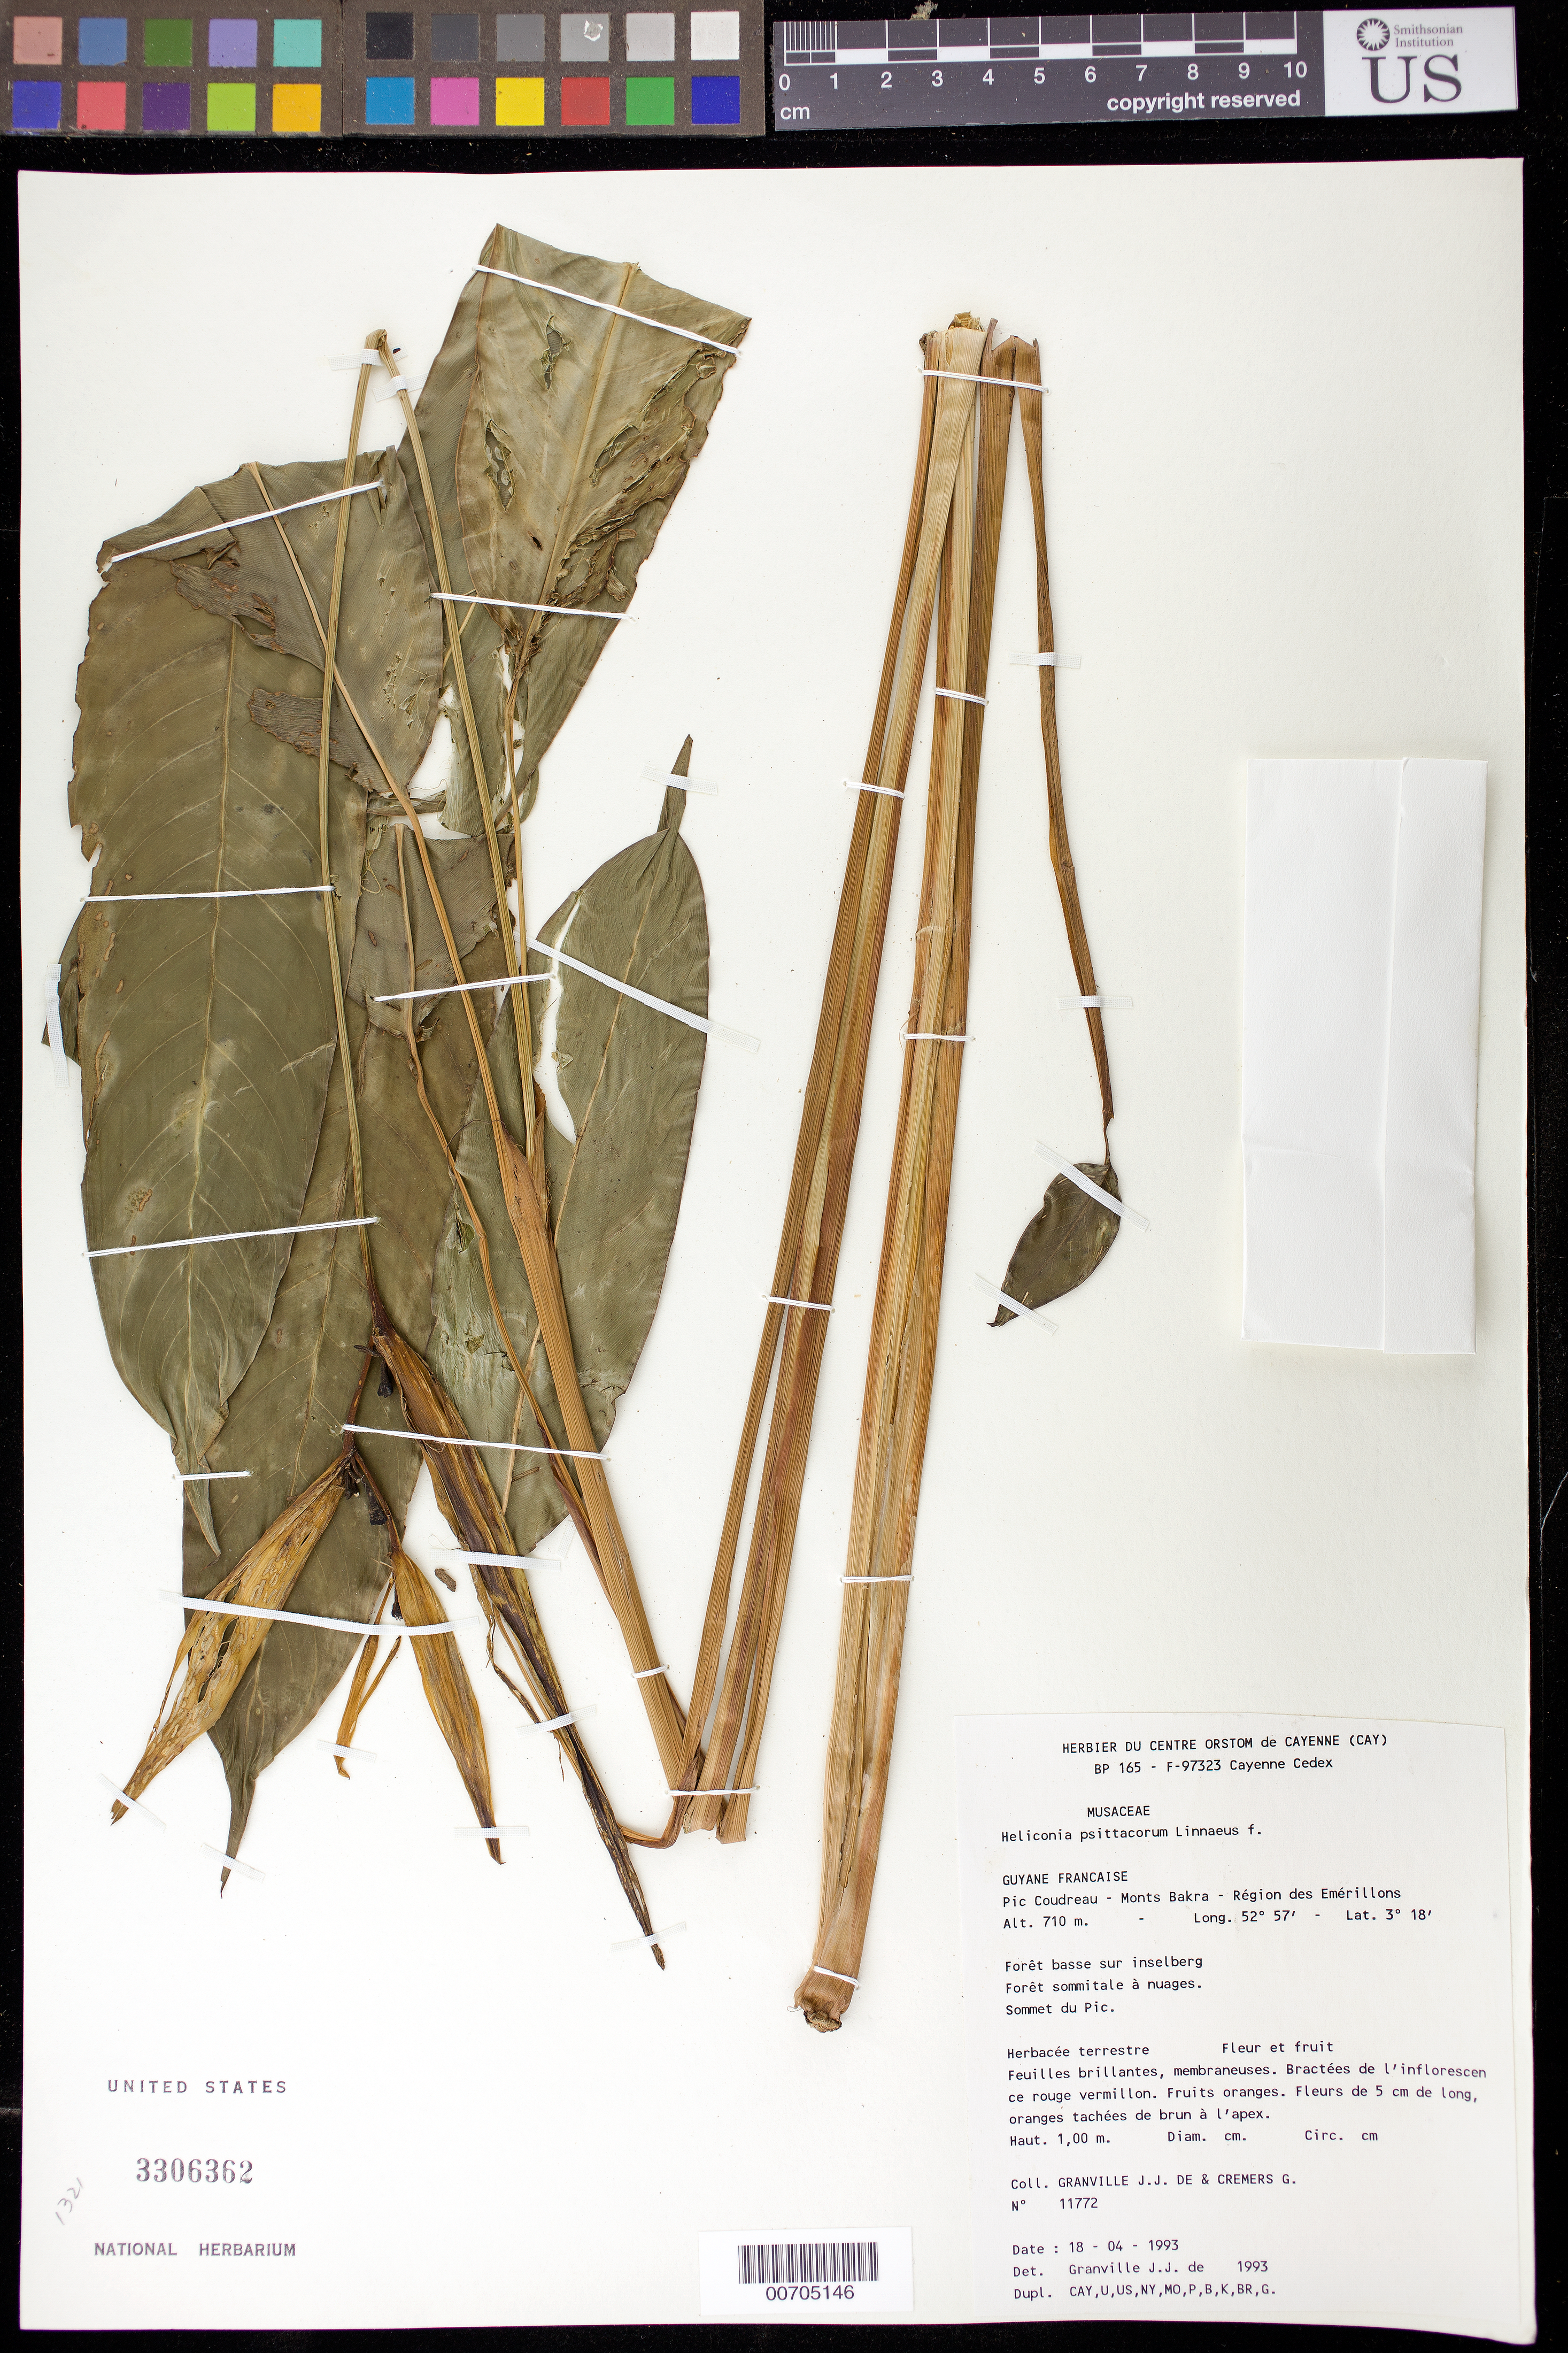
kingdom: Plantae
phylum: Tracheophyta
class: Liliopsida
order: Zingiberales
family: Heliconiaceae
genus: Heliconia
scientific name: Heliconia psittacorum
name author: L. f.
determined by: Granville, J. J. de, (CAY), Institut de Recherche pour le Developpement (IRD) (FRENCH GUIANA)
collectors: J.-J. de Granville & G. Cremers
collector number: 11772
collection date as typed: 18-Apr-93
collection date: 1993-04-18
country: French Guiana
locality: Pic Coudreau, Monts Bakra, région des Emérillons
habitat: Forêt basse sur inselberg. forêt sommitale à nuages. Sommet du Pic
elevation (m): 710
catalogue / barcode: US 3306362